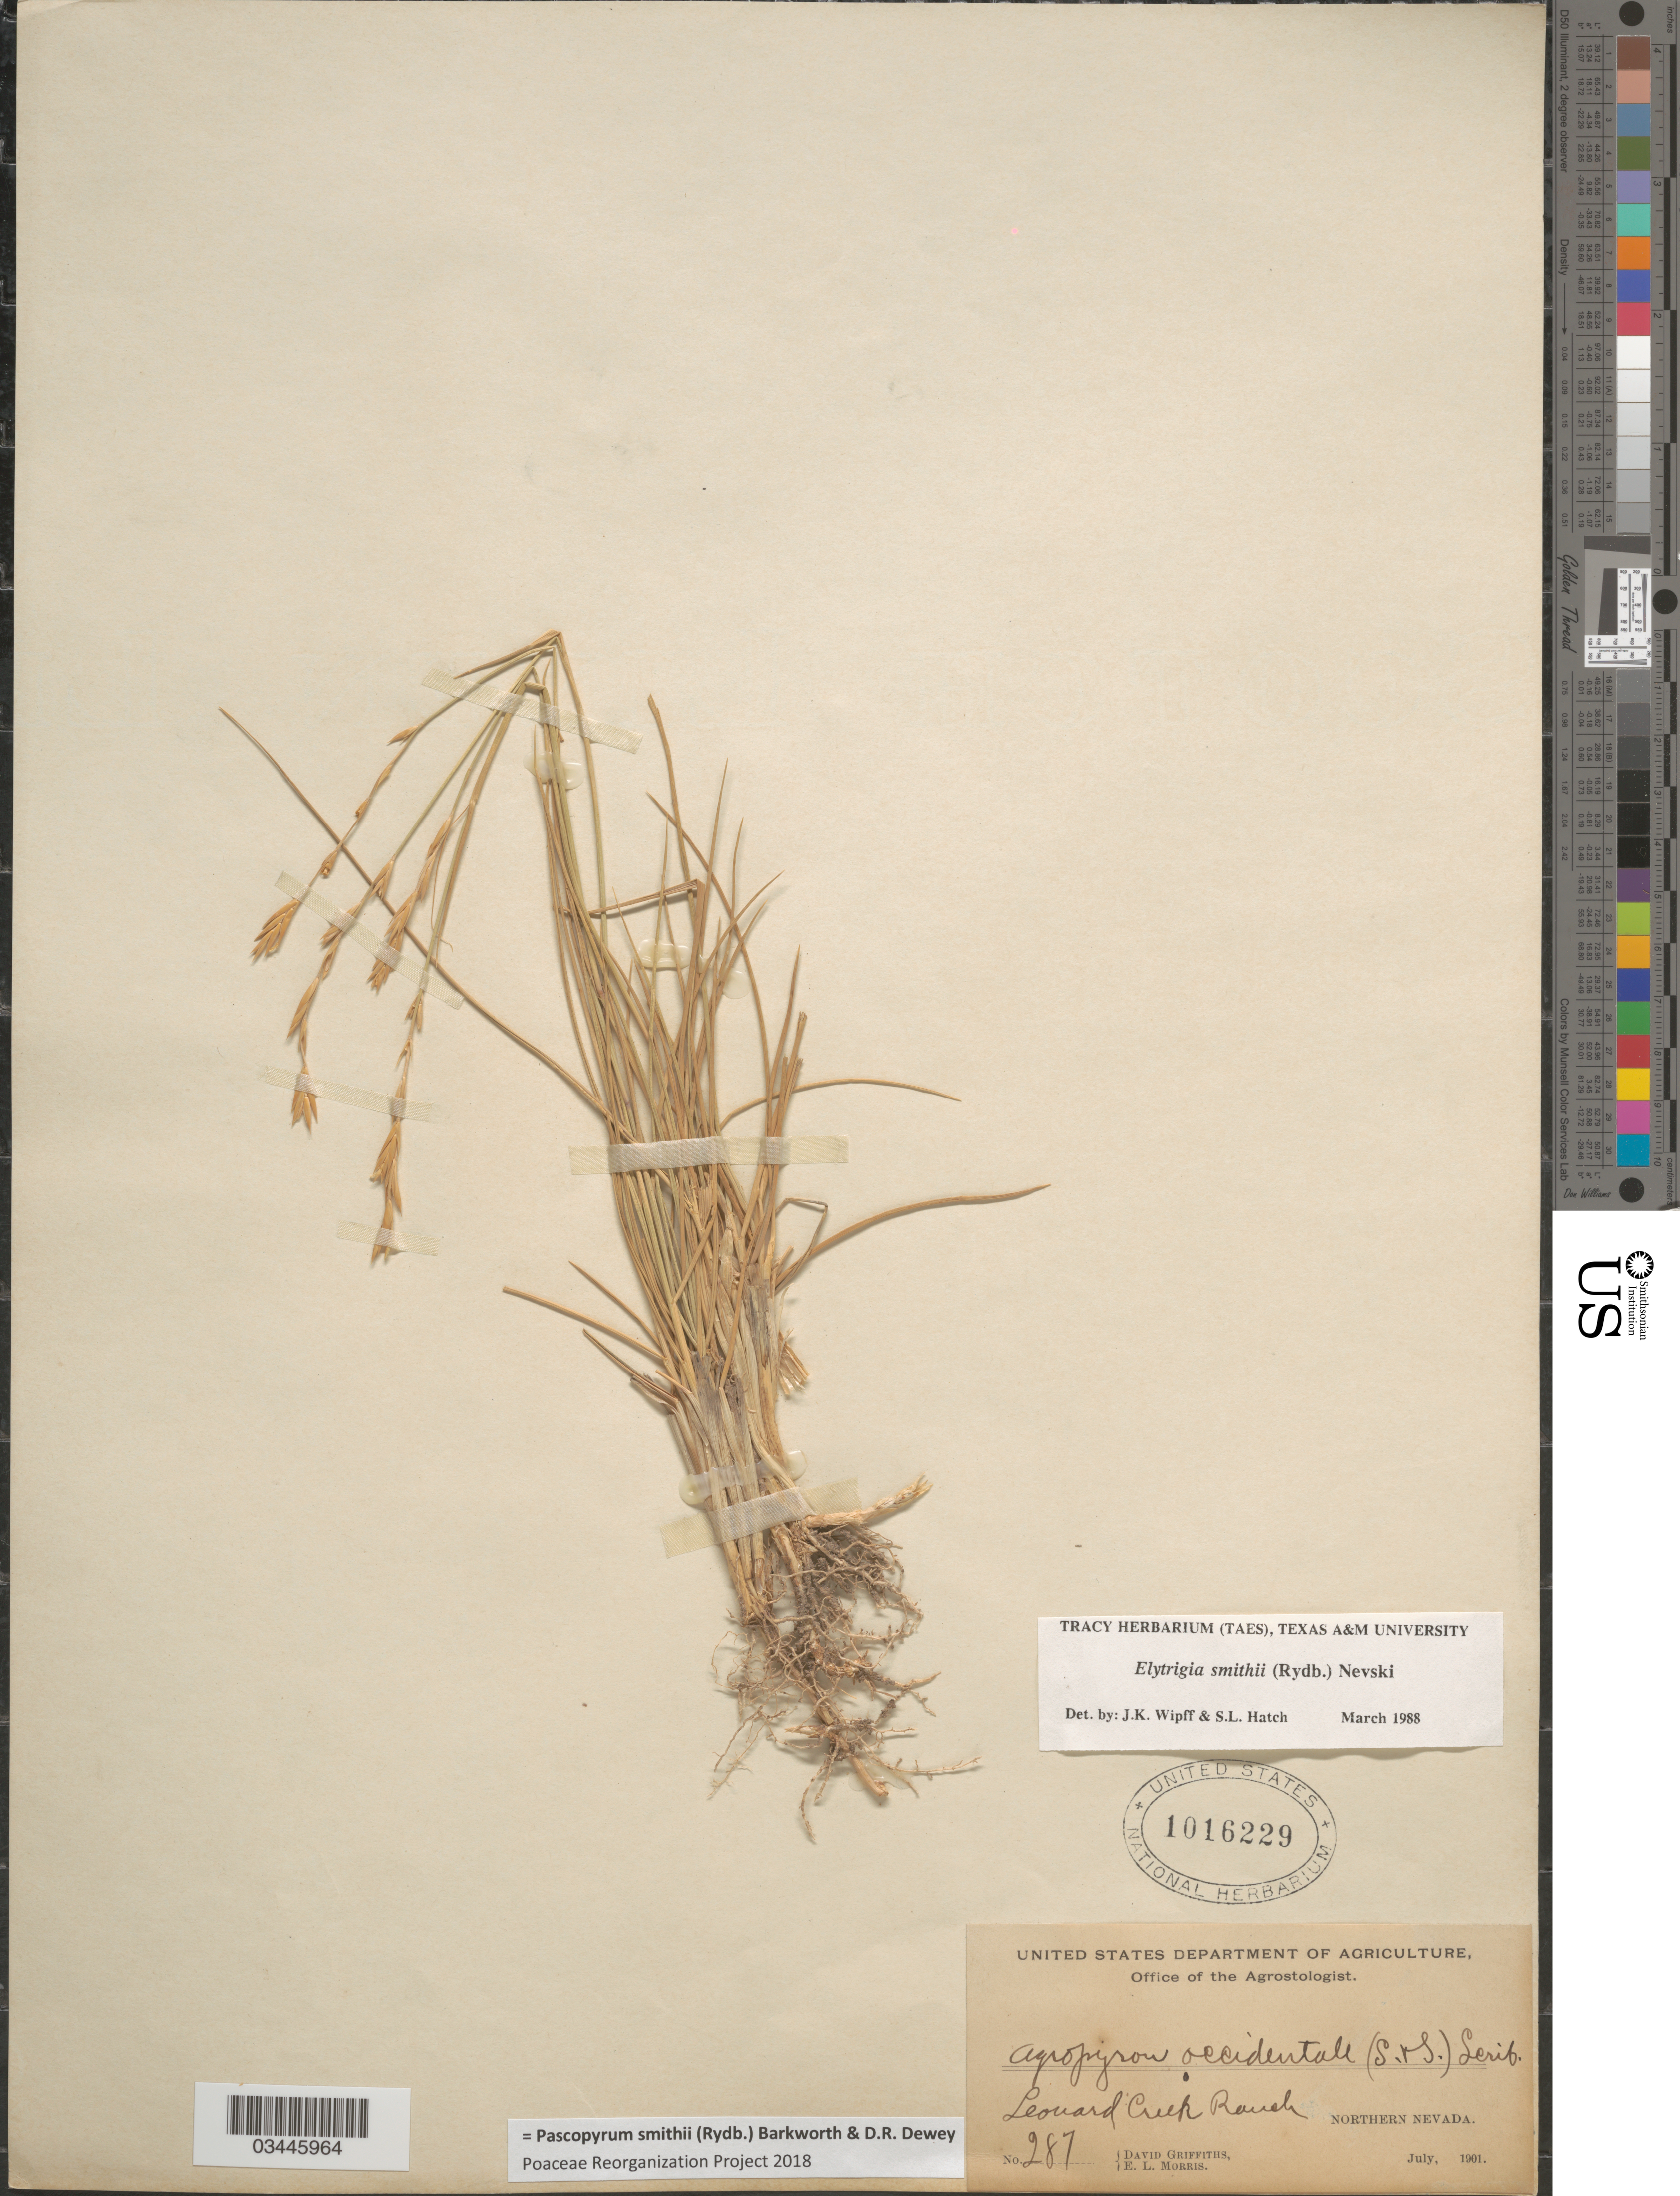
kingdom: Plantae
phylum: Tracheophyta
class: Liliopsida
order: Poales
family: Poaceae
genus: Pascopyrum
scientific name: Pascopyrum smithii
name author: (Rydb.) Barkworth & Dewey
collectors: D. Griffiths & E. Morris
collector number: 287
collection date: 1901-07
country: United States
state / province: Nevada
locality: Leonard Creek Ranch. Northern Nevada.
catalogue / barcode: US 1016229